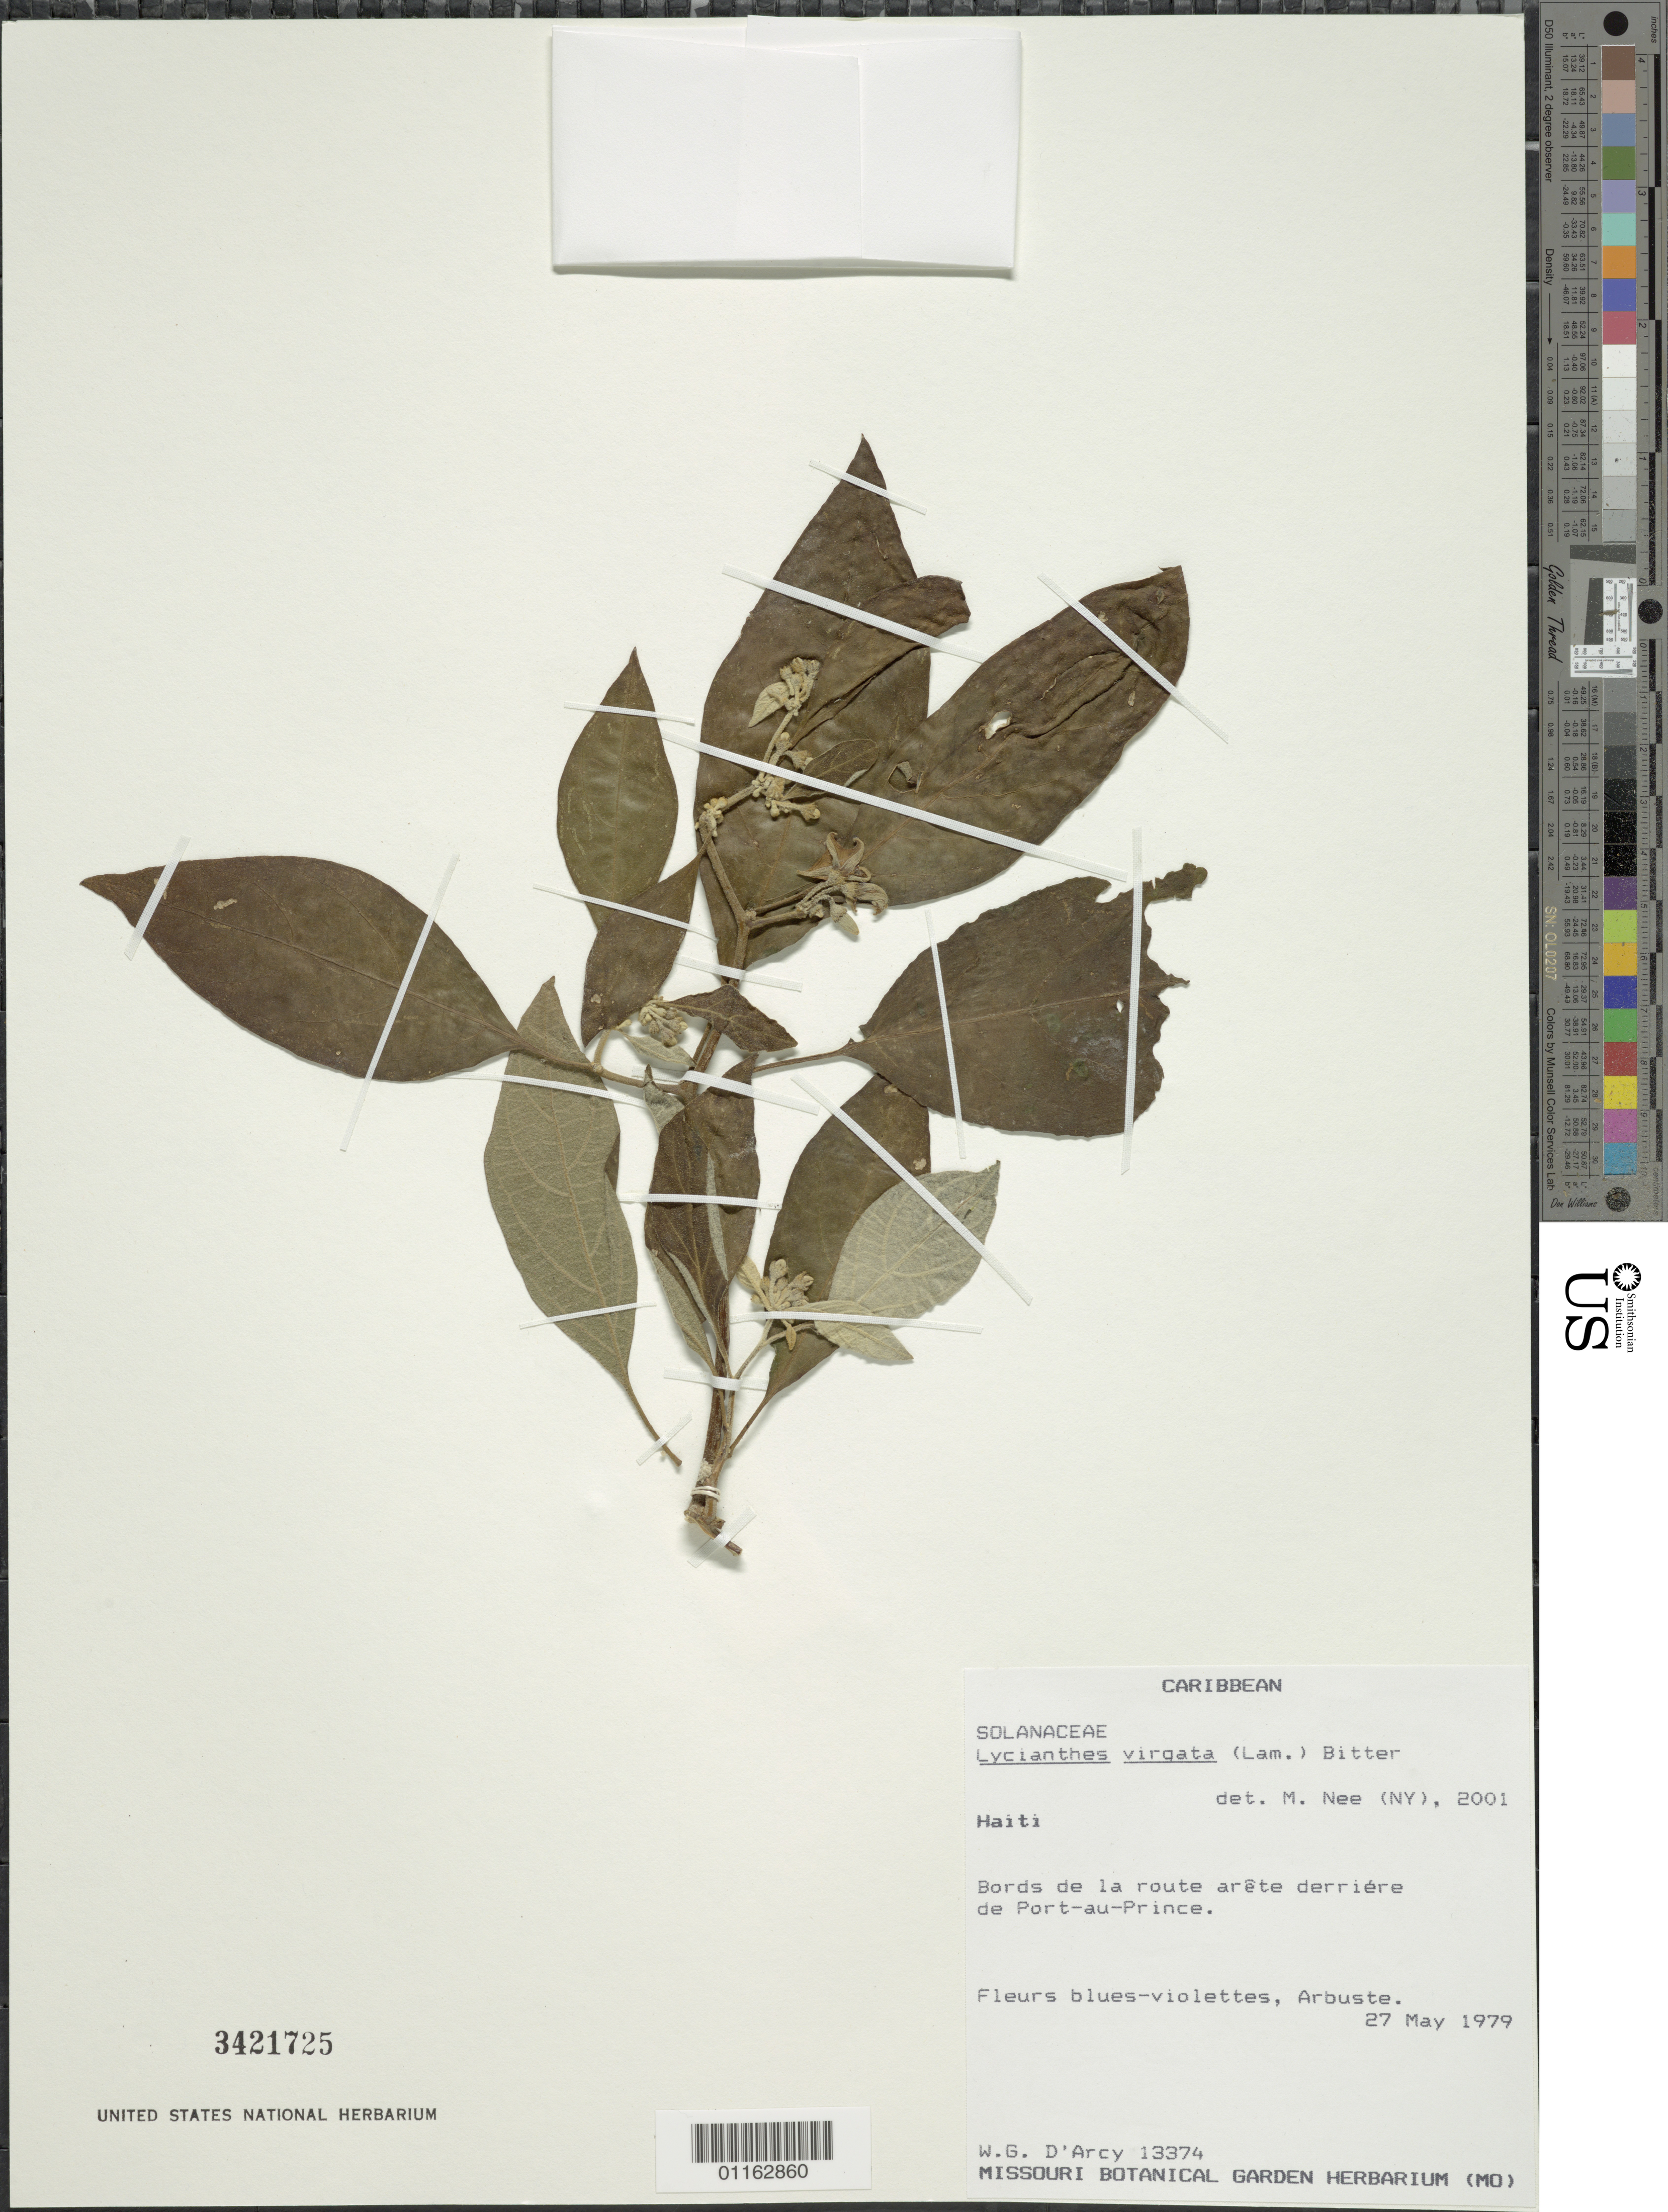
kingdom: Plantae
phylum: Tracheophyta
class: Magnoliopsida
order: Solanales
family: Solanaceae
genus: Lycianthes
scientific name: Lycianthes virgata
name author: (Lam.) Bitter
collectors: W. G. D'Arcy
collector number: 13374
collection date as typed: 27 May 1979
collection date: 1979-05-27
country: Haiti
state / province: Óuest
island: Hispaniola I.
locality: Bords de la route arete derriere de Port-au-Price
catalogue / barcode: US 3421725